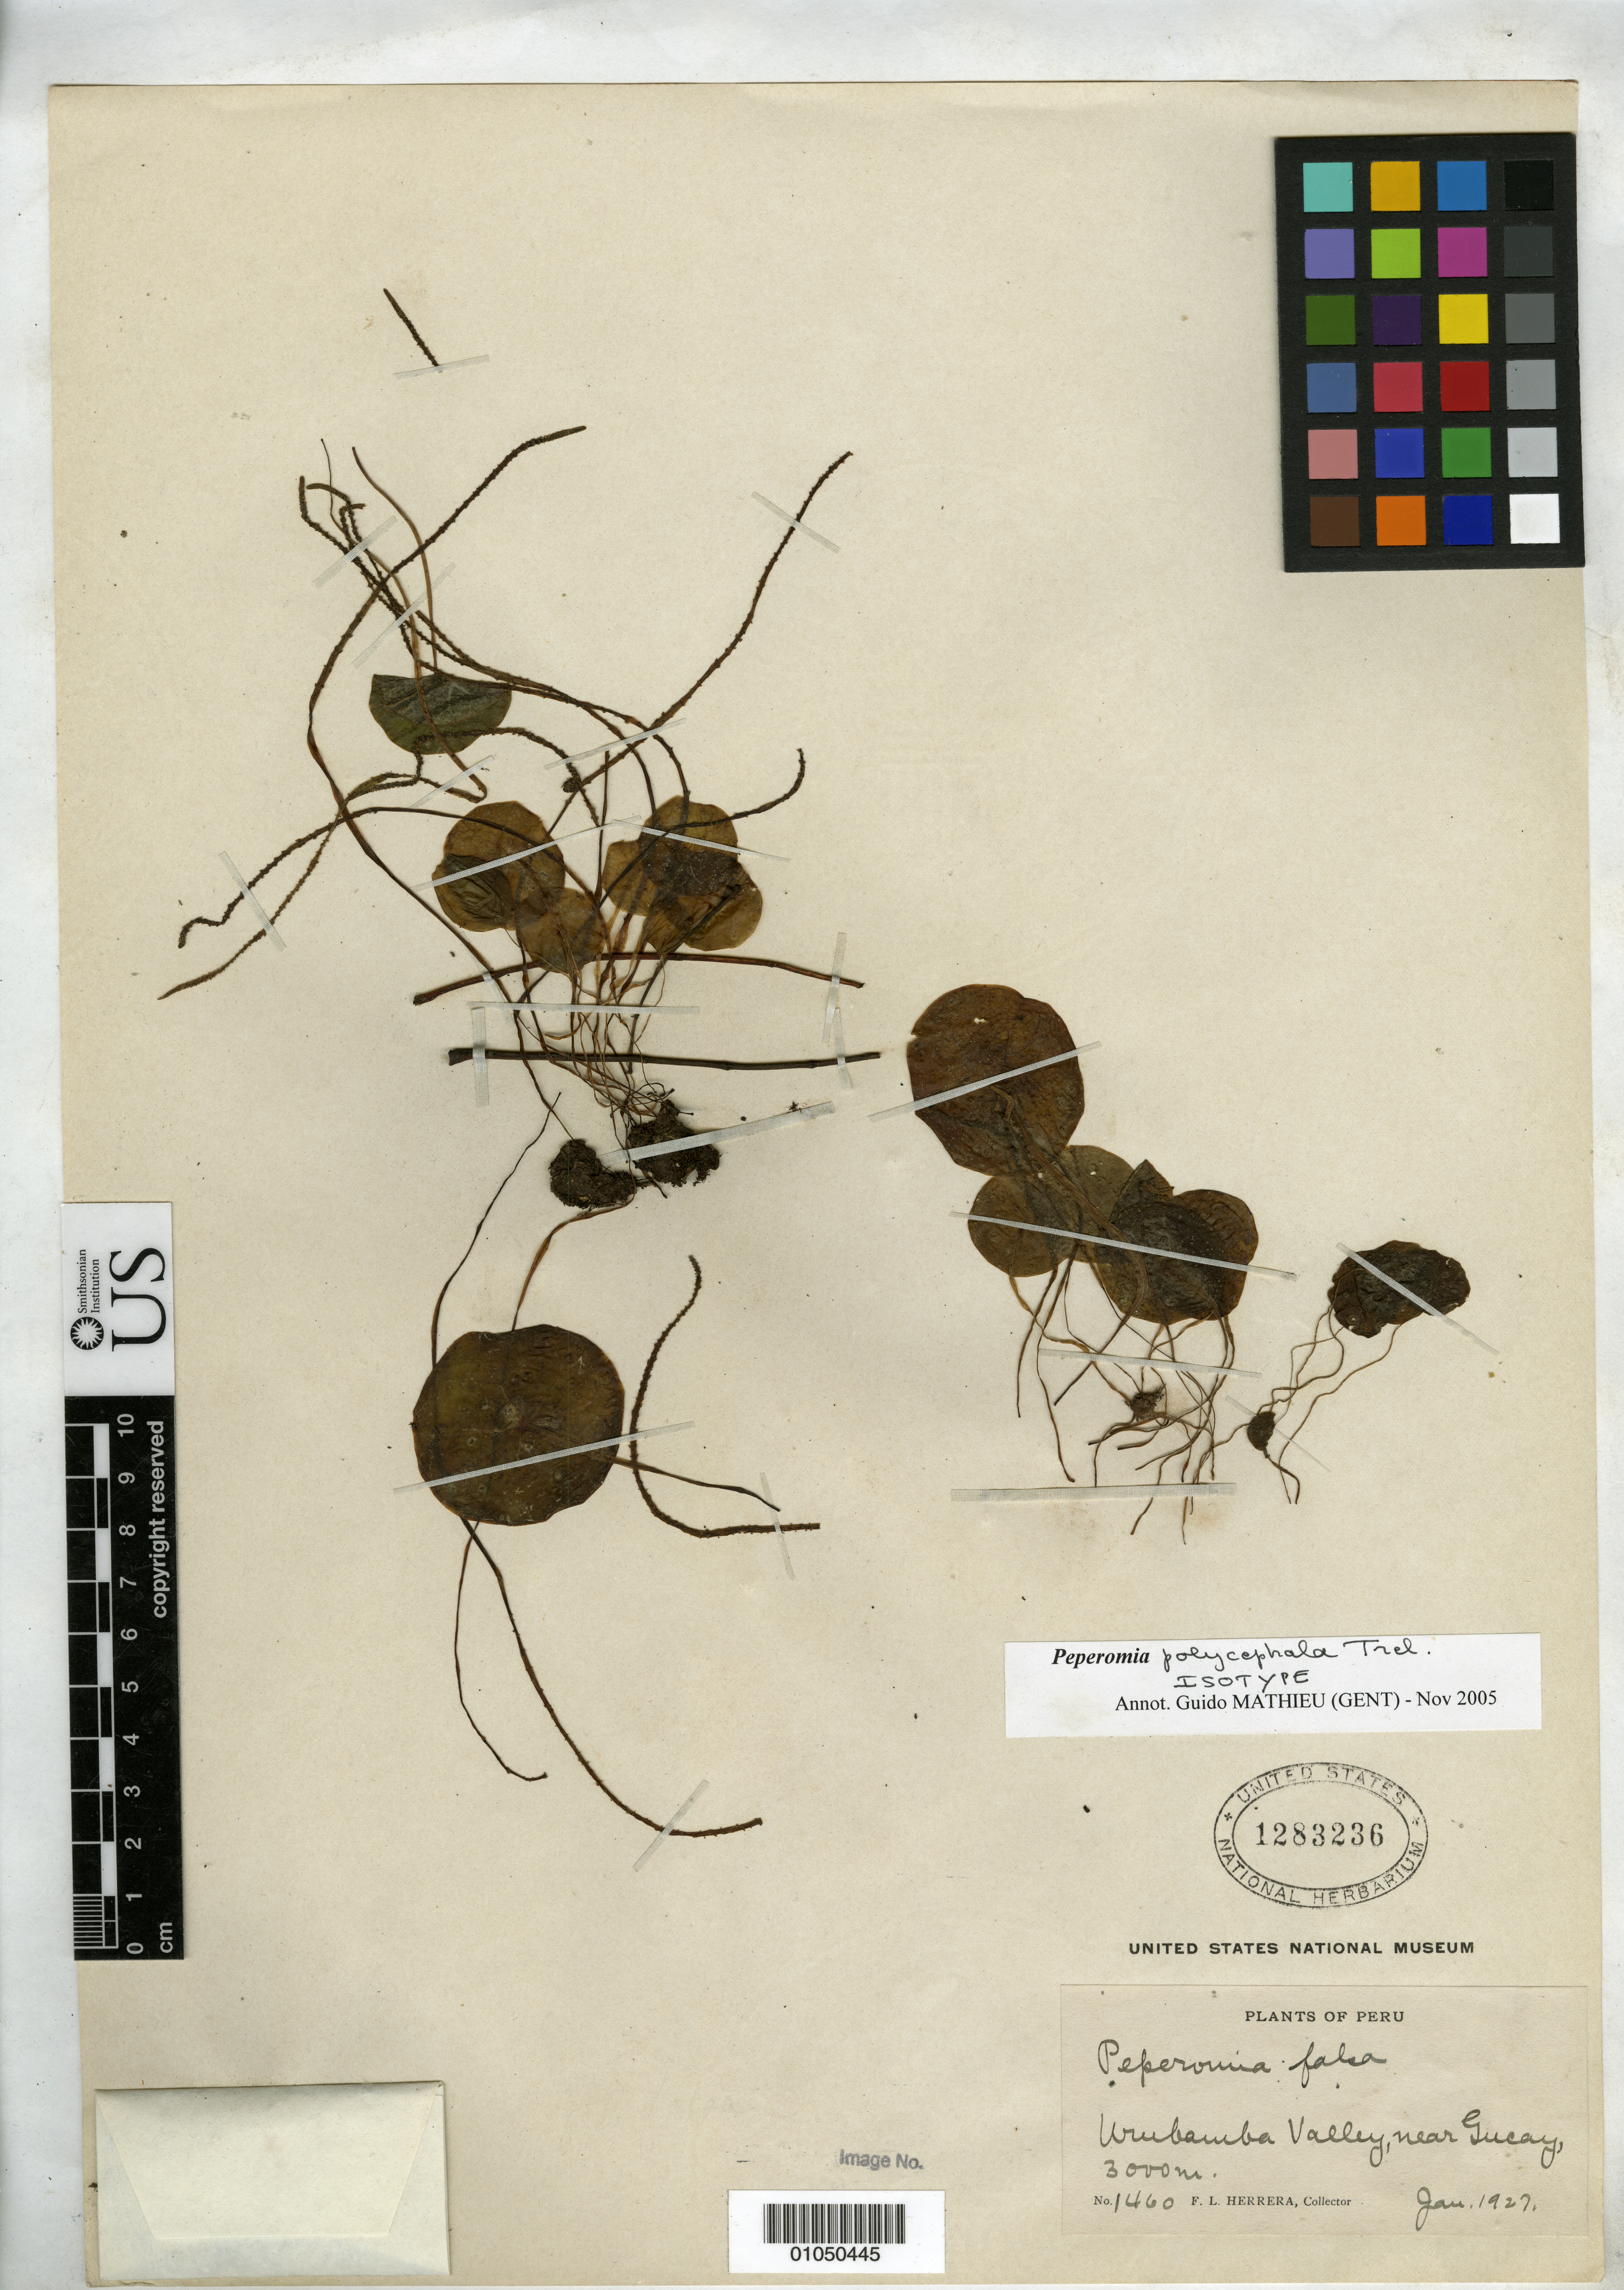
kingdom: Plantae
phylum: Tracheophyta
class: Magnoliopsida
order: Piperales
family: Piperaceae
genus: Peperomia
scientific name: Peperomia polycephala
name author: Trel.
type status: Isotype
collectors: F. L. Herrera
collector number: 1460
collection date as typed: Jan 1927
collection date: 1927-01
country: Peru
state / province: Cusco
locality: Urubamba Valley, near Gucay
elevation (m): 3000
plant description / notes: Lectotypified (possibly superfluously; lectotype or holotype at ILL) by Jones, Phytologia 59: 196 (1986).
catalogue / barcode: US 1283236